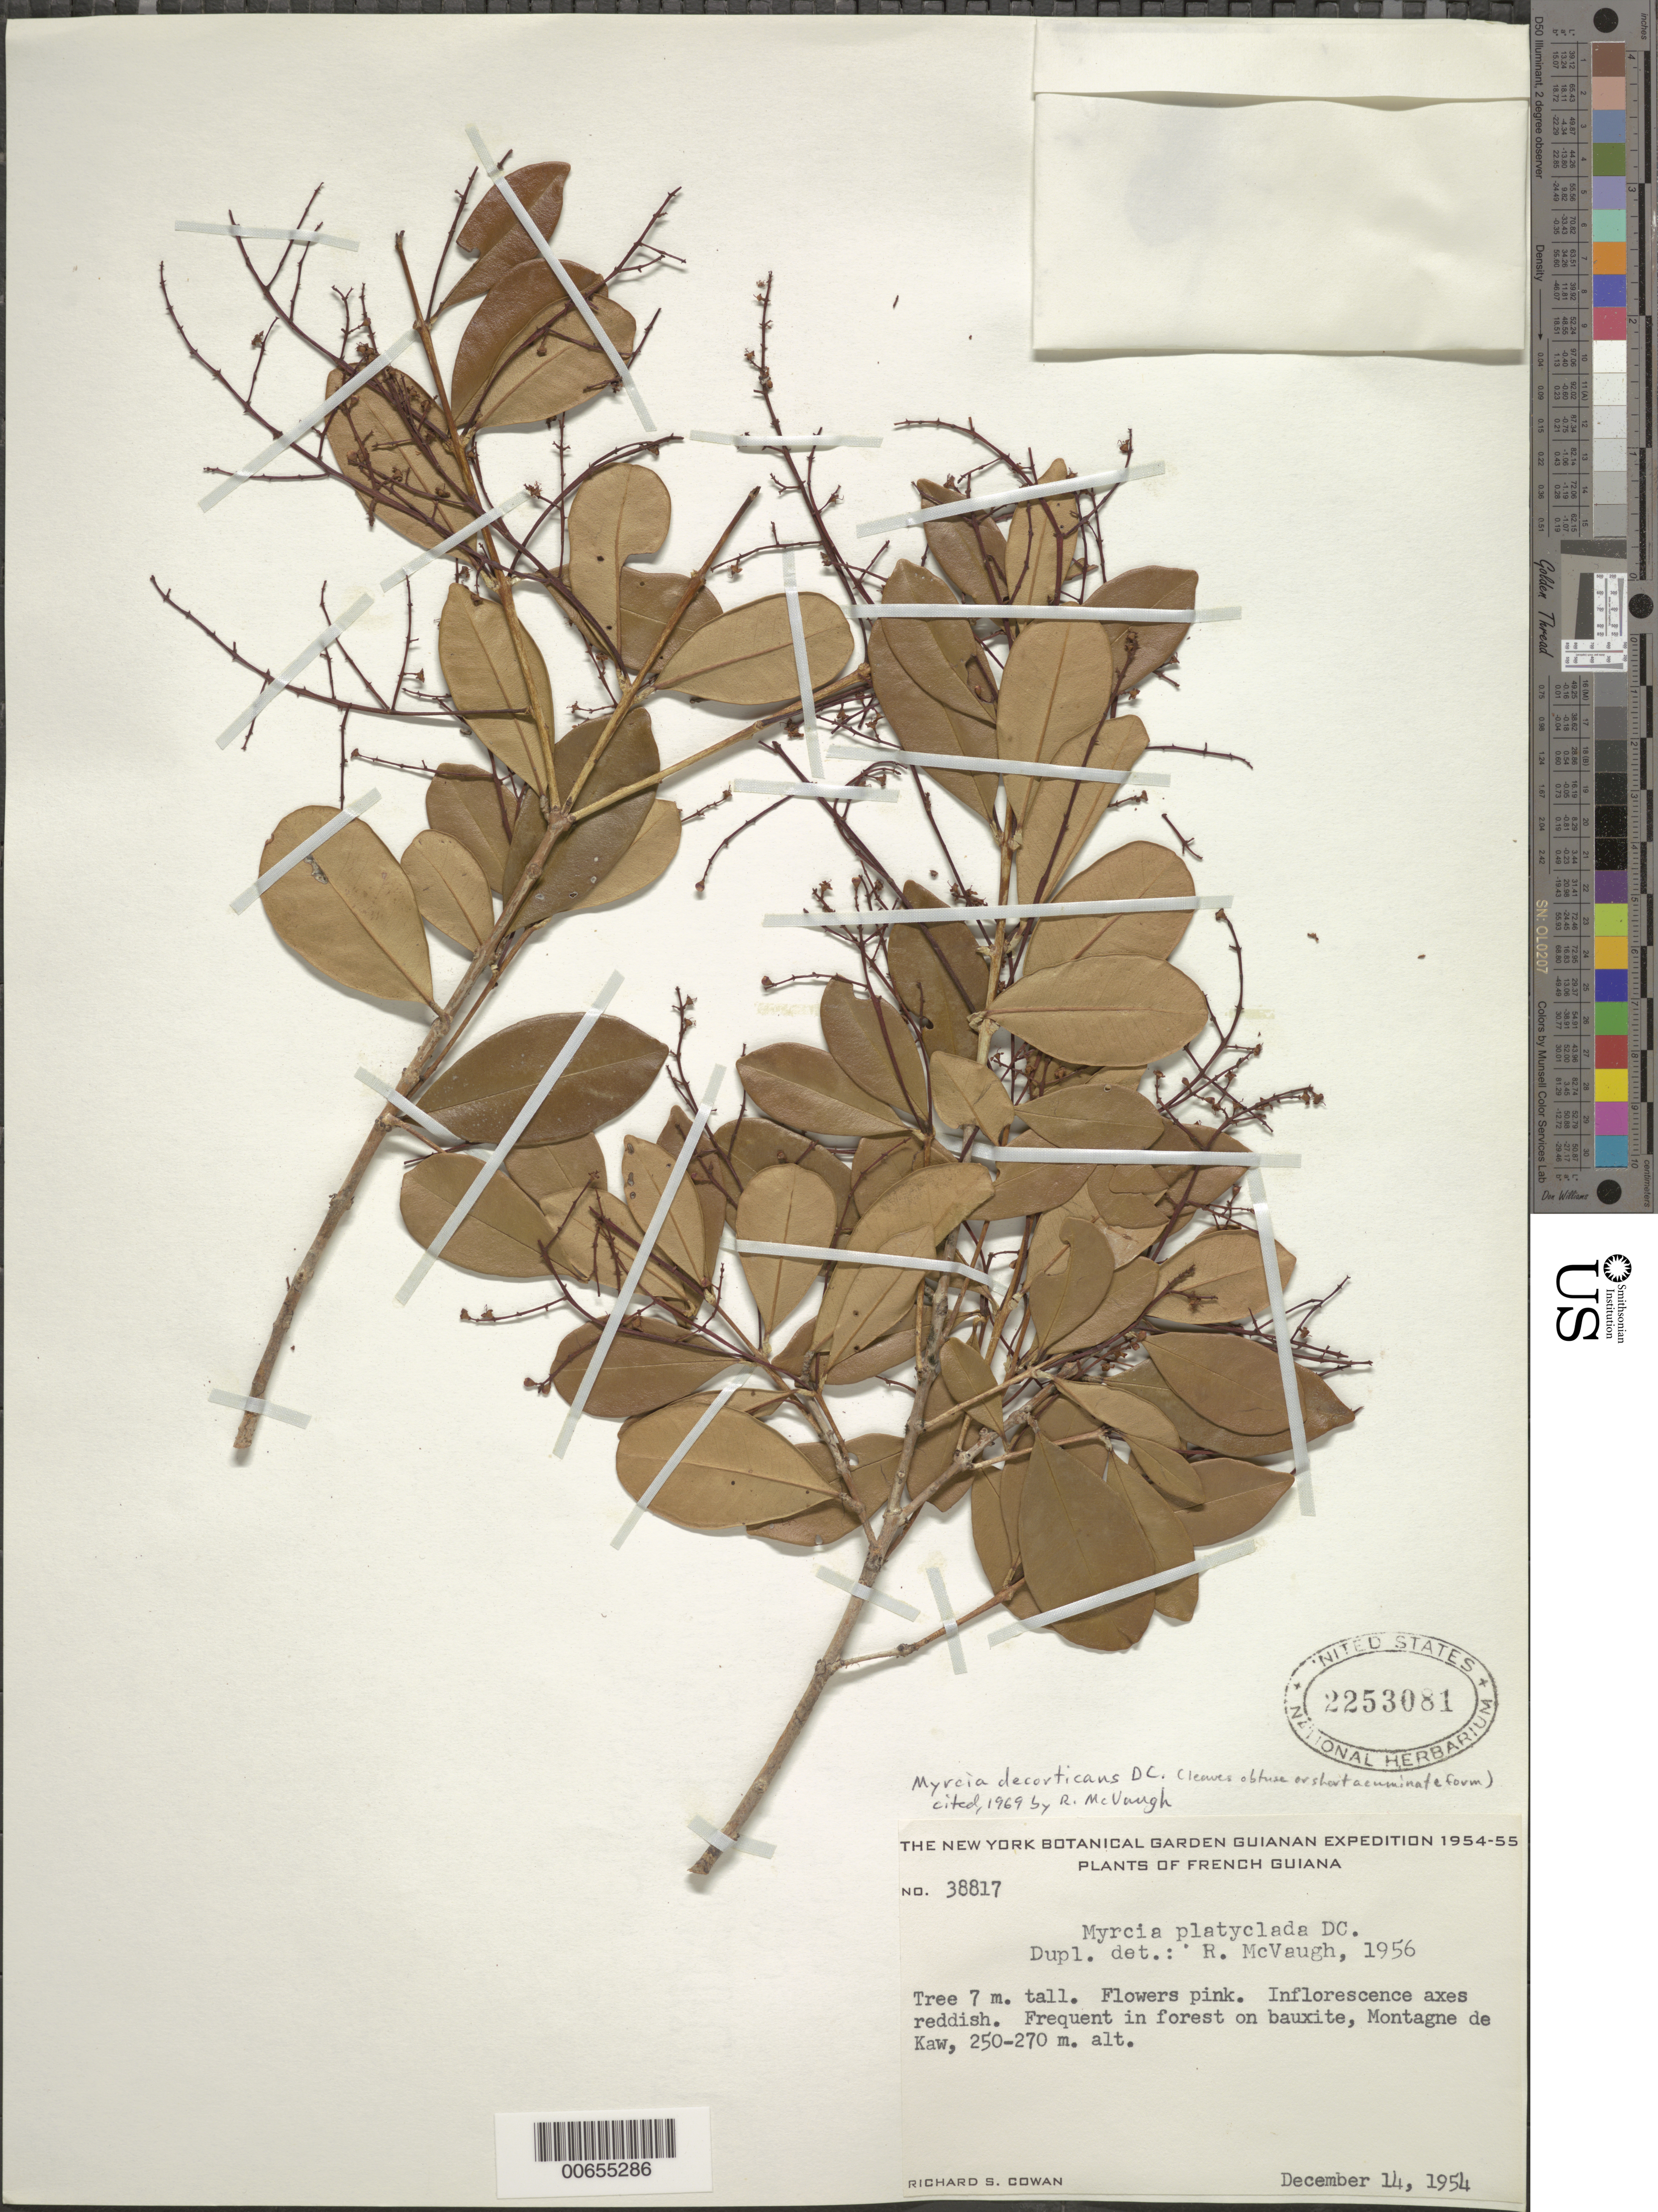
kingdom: Plantae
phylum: Tracheophyta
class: Magnoliopsida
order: Myrtales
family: Myrtaceae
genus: Myrcia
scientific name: Myrcia decorticans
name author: DC.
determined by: McVaugh, R.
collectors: R. S. Cowan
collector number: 38817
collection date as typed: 14-Dec-54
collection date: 1954-12-14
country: French Guiana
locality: Montagne de Kaw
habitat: Forest in bauxite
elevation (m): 250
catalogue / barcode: US 2253081